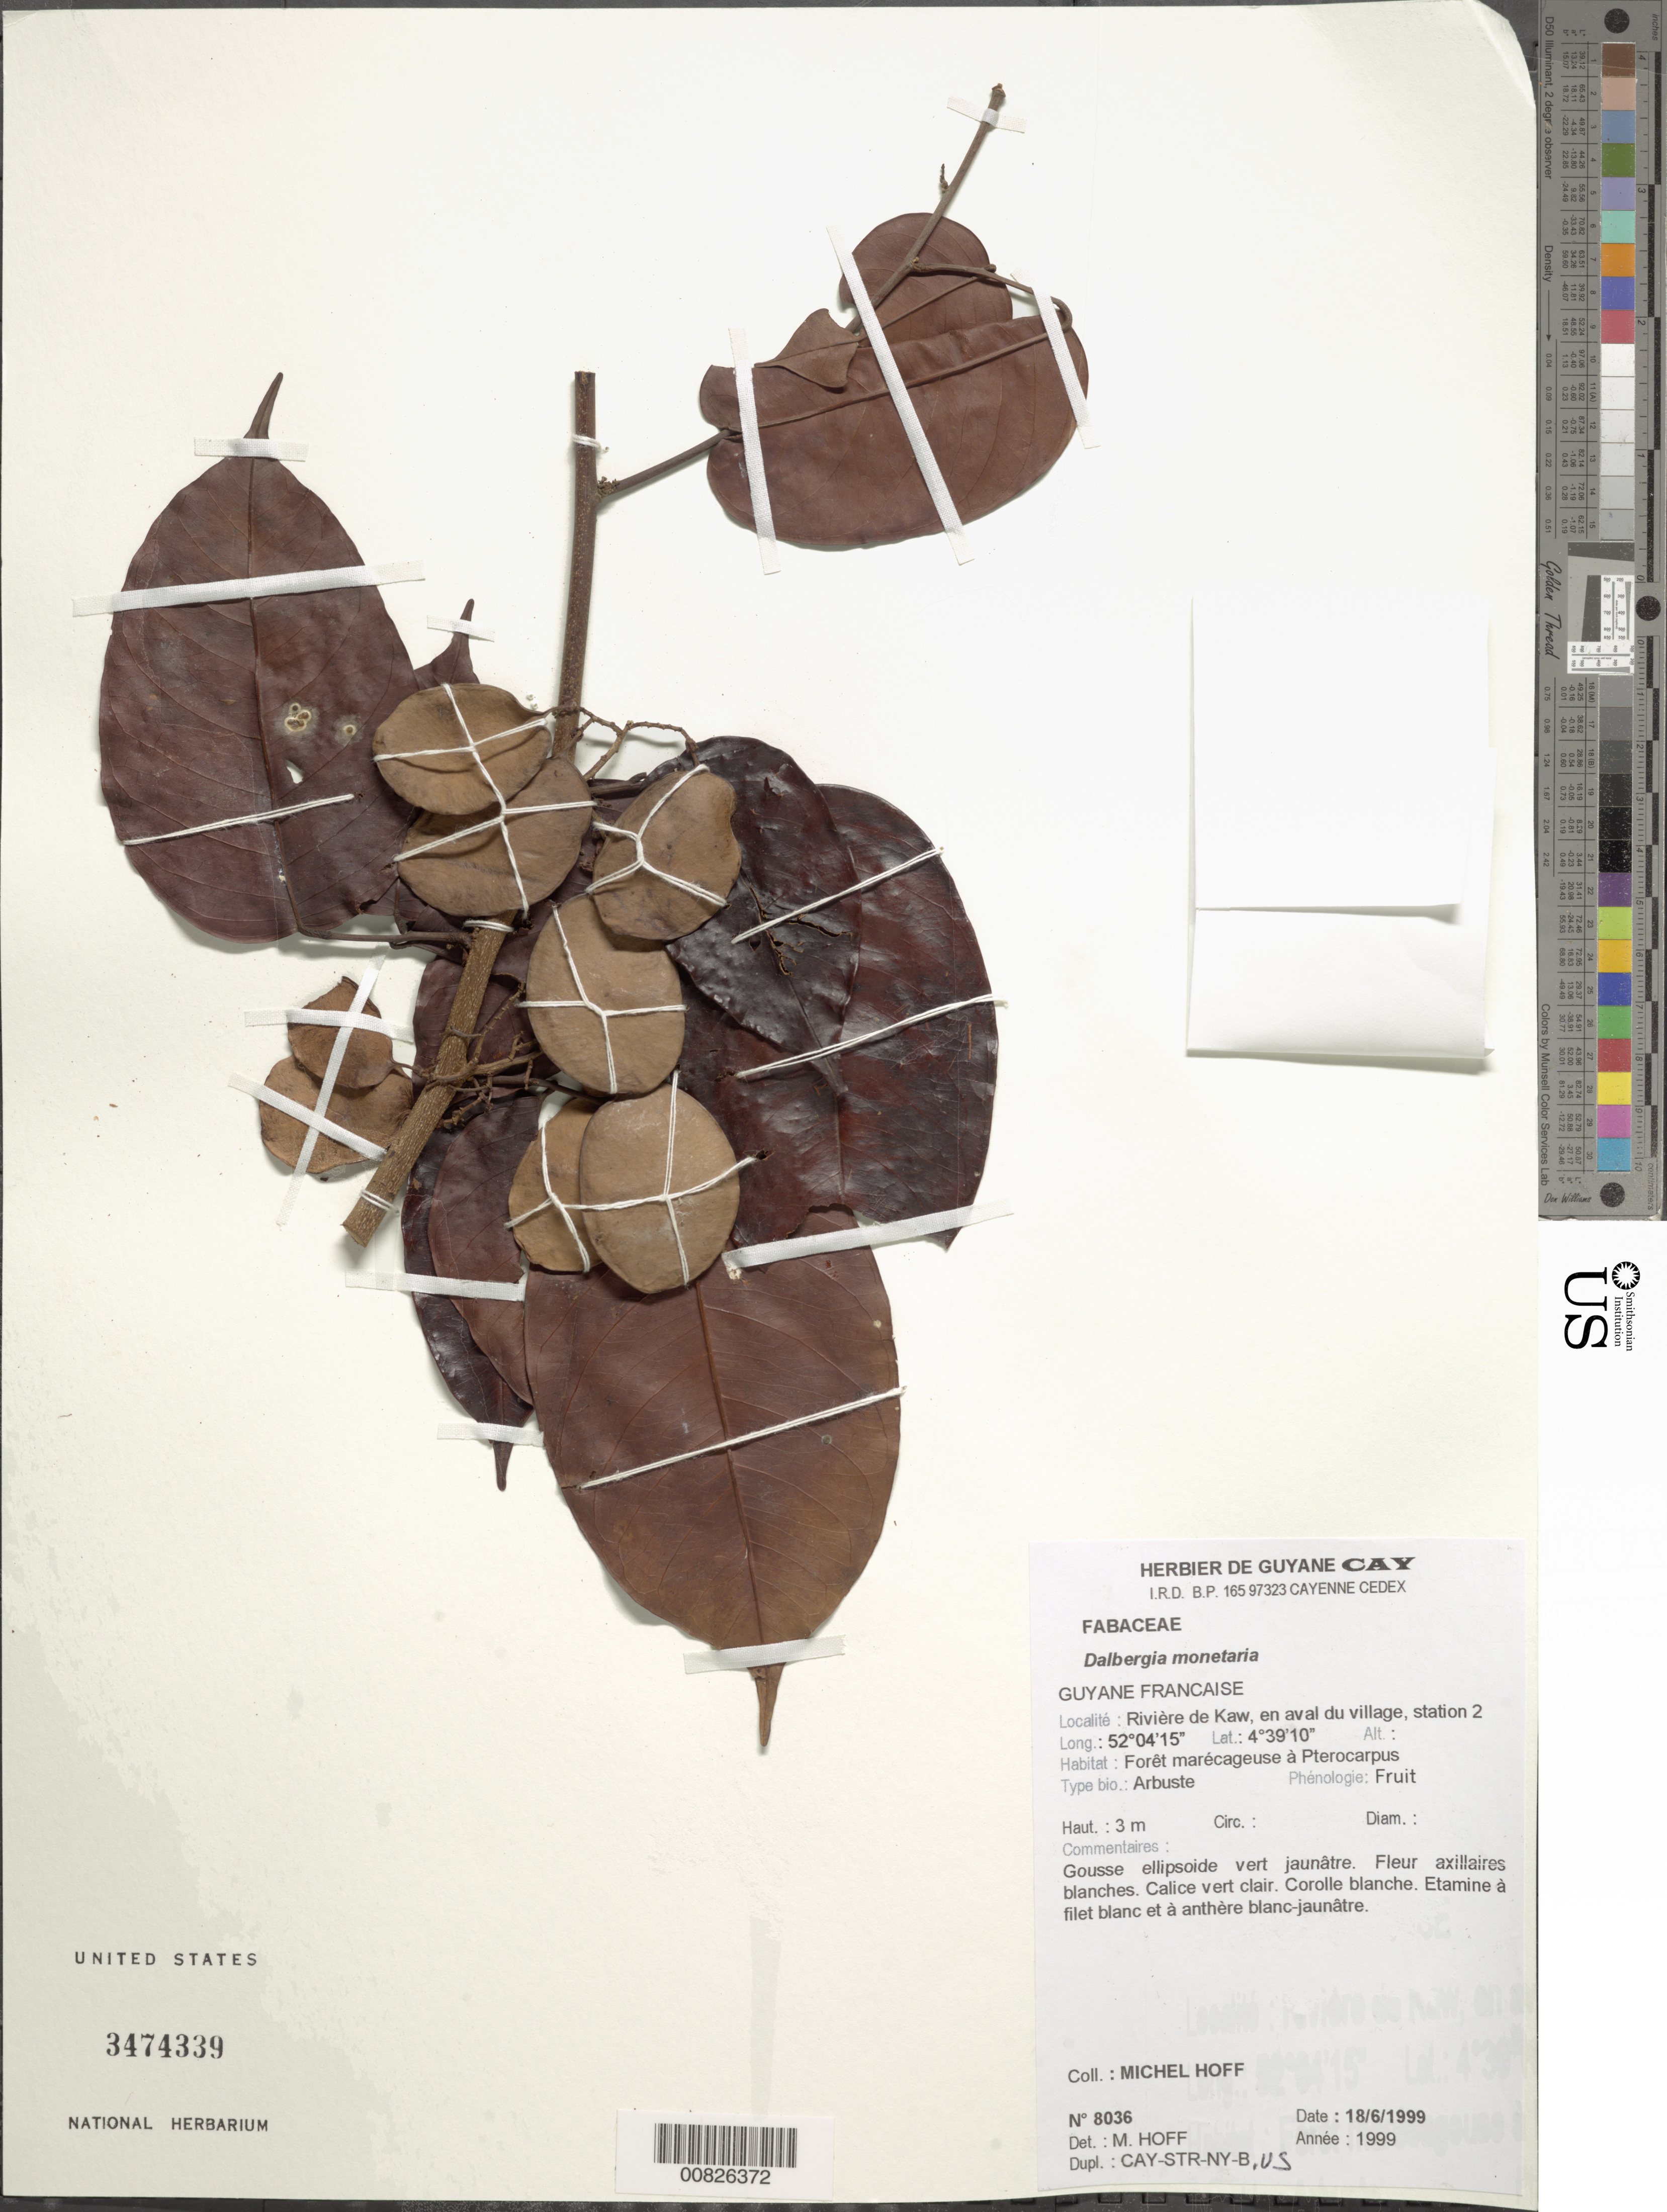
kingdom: Plantae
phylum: Tracheophyta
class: Magnoliopsida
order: Fabales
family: Fabaceae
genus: Dalbergia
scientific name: Dalbergia monetaria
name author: L. f.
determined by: Hoff, M.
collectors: M. Hoff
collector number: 8036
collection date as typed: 18-Jun-99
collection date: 1999-06-18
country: French Guiana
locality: Rivière de Kaw, en aval du village, station 2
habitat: Forêt marécageuse a Pterocarpus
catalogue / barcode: US 3474339